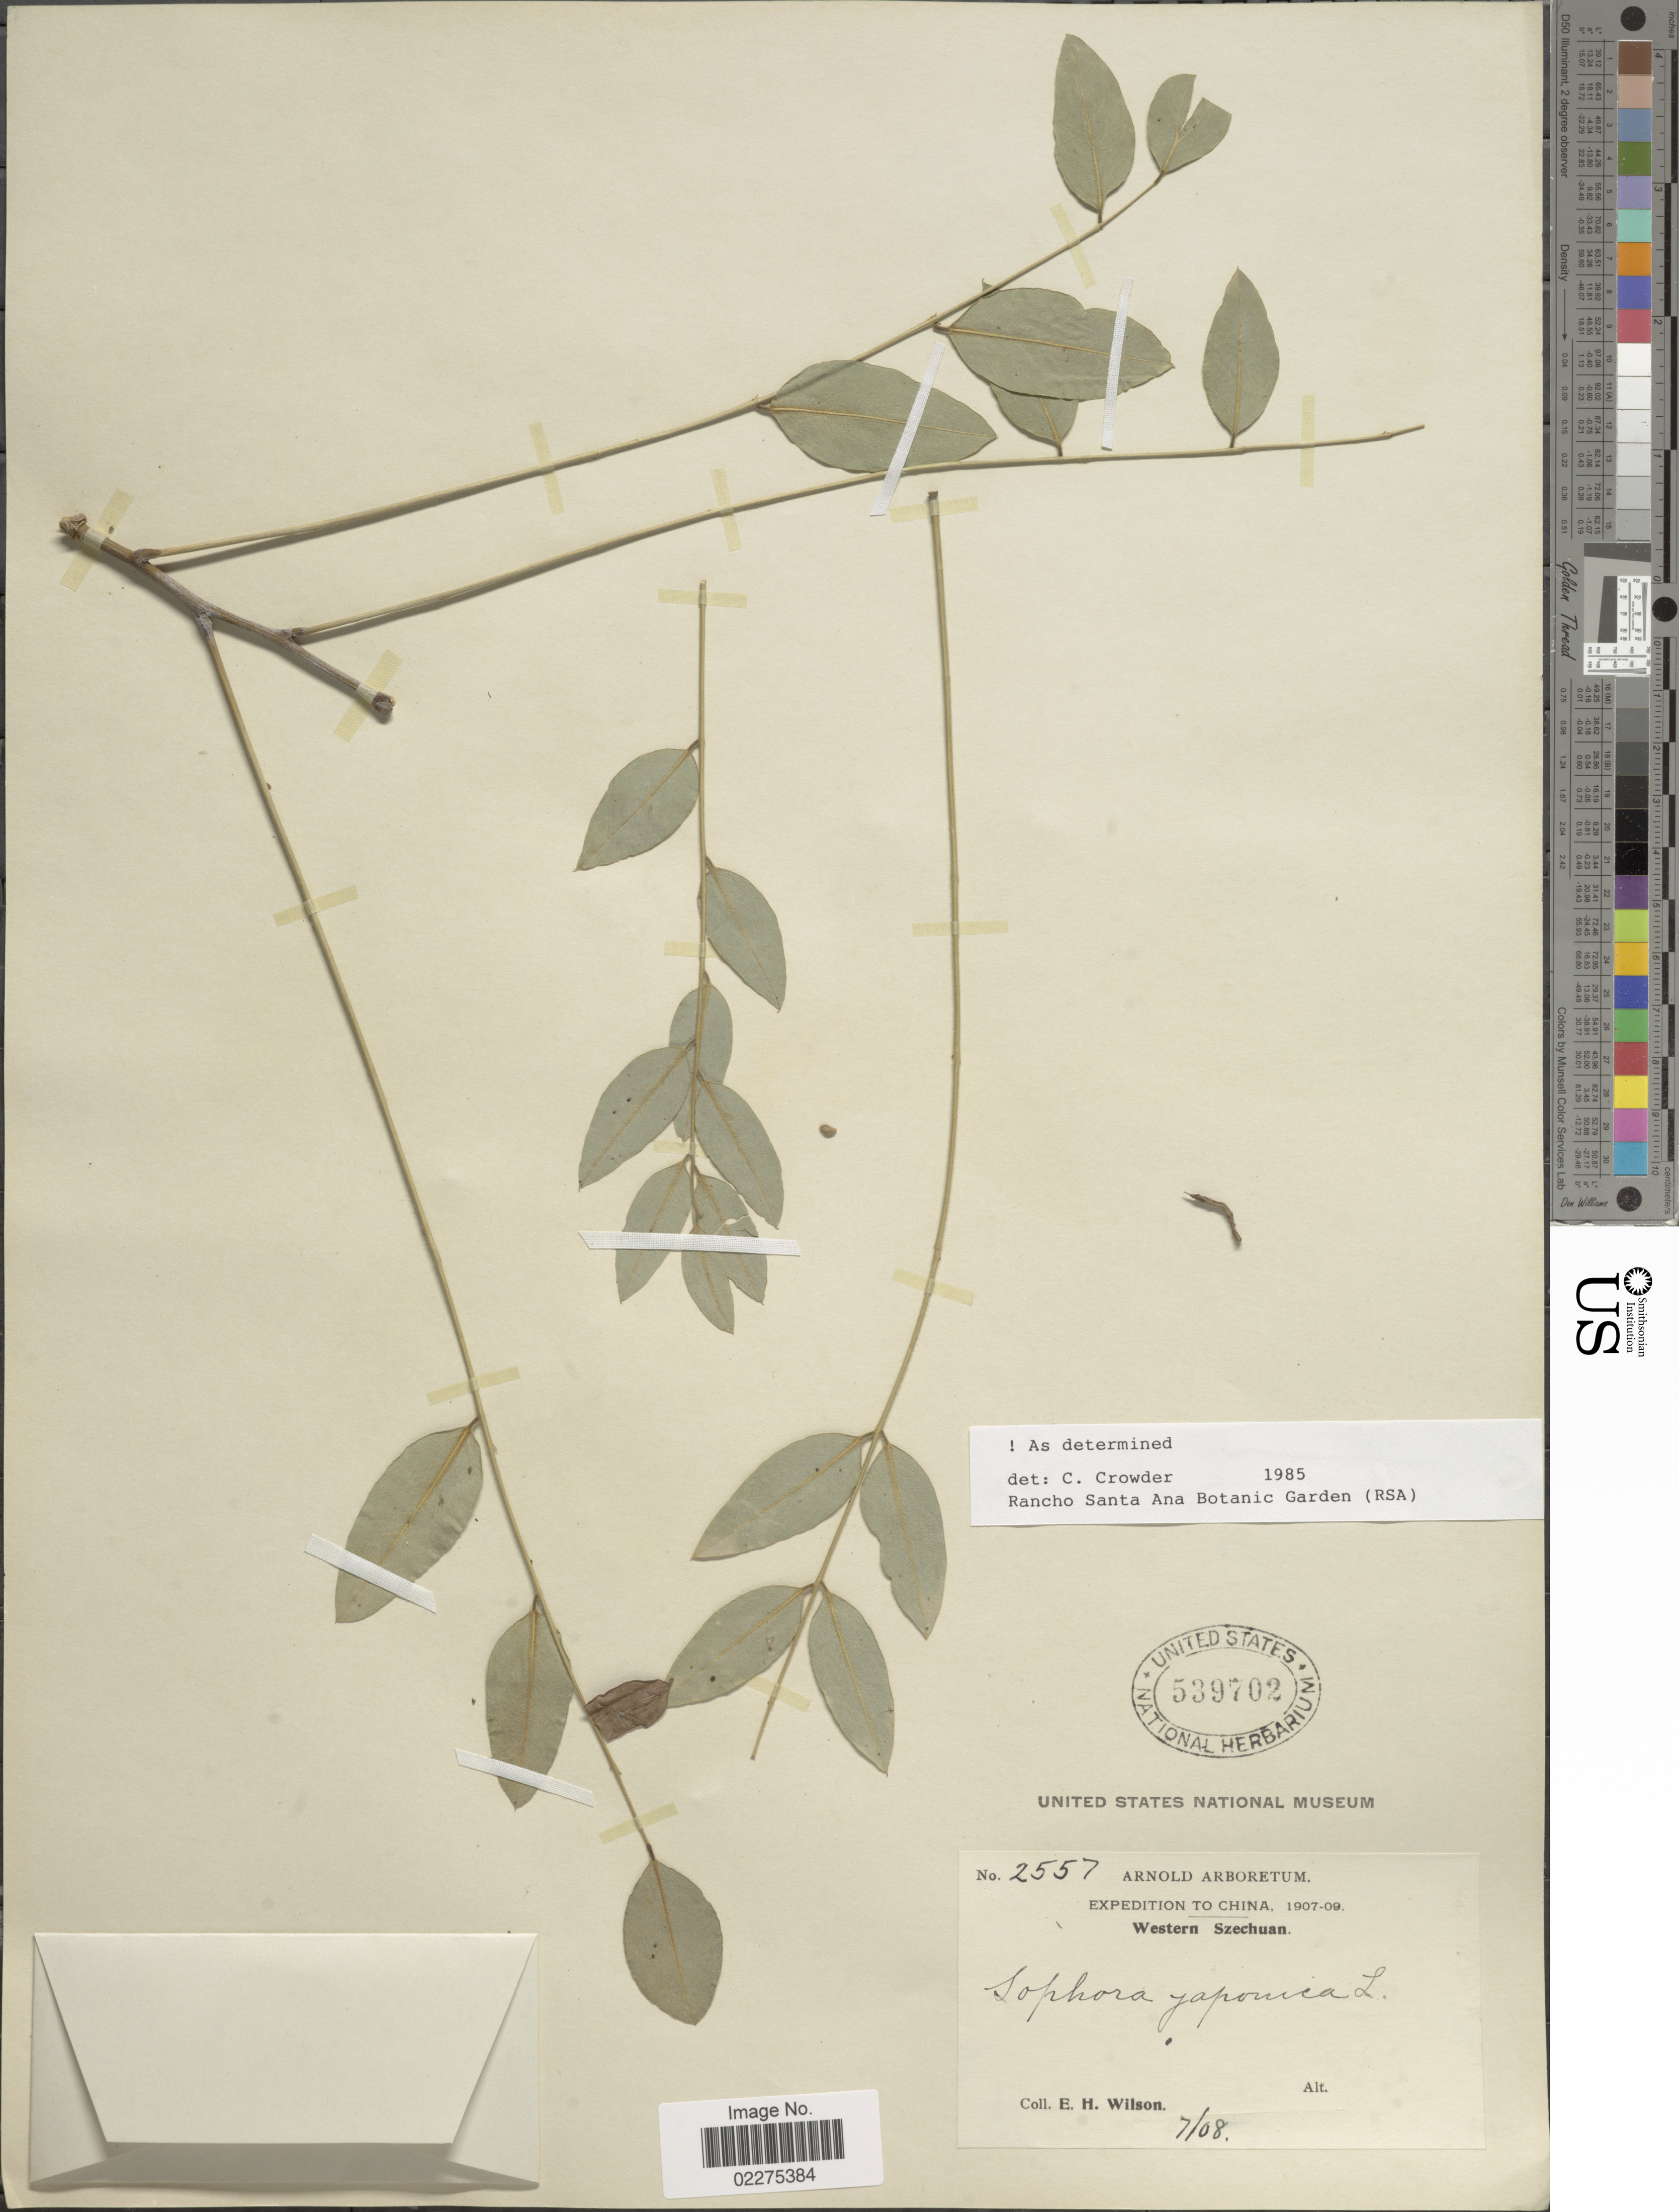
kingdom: Plantae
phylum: Tracheophyta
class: Magnoliopsida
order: Fabales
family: Fabaceae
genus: Sophora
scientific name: Sophora japonica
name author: L.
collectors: E. Wilson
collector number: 2557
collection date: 1908-07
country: China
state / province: Sichuan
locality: Western Szechuan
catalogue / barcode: US 539702